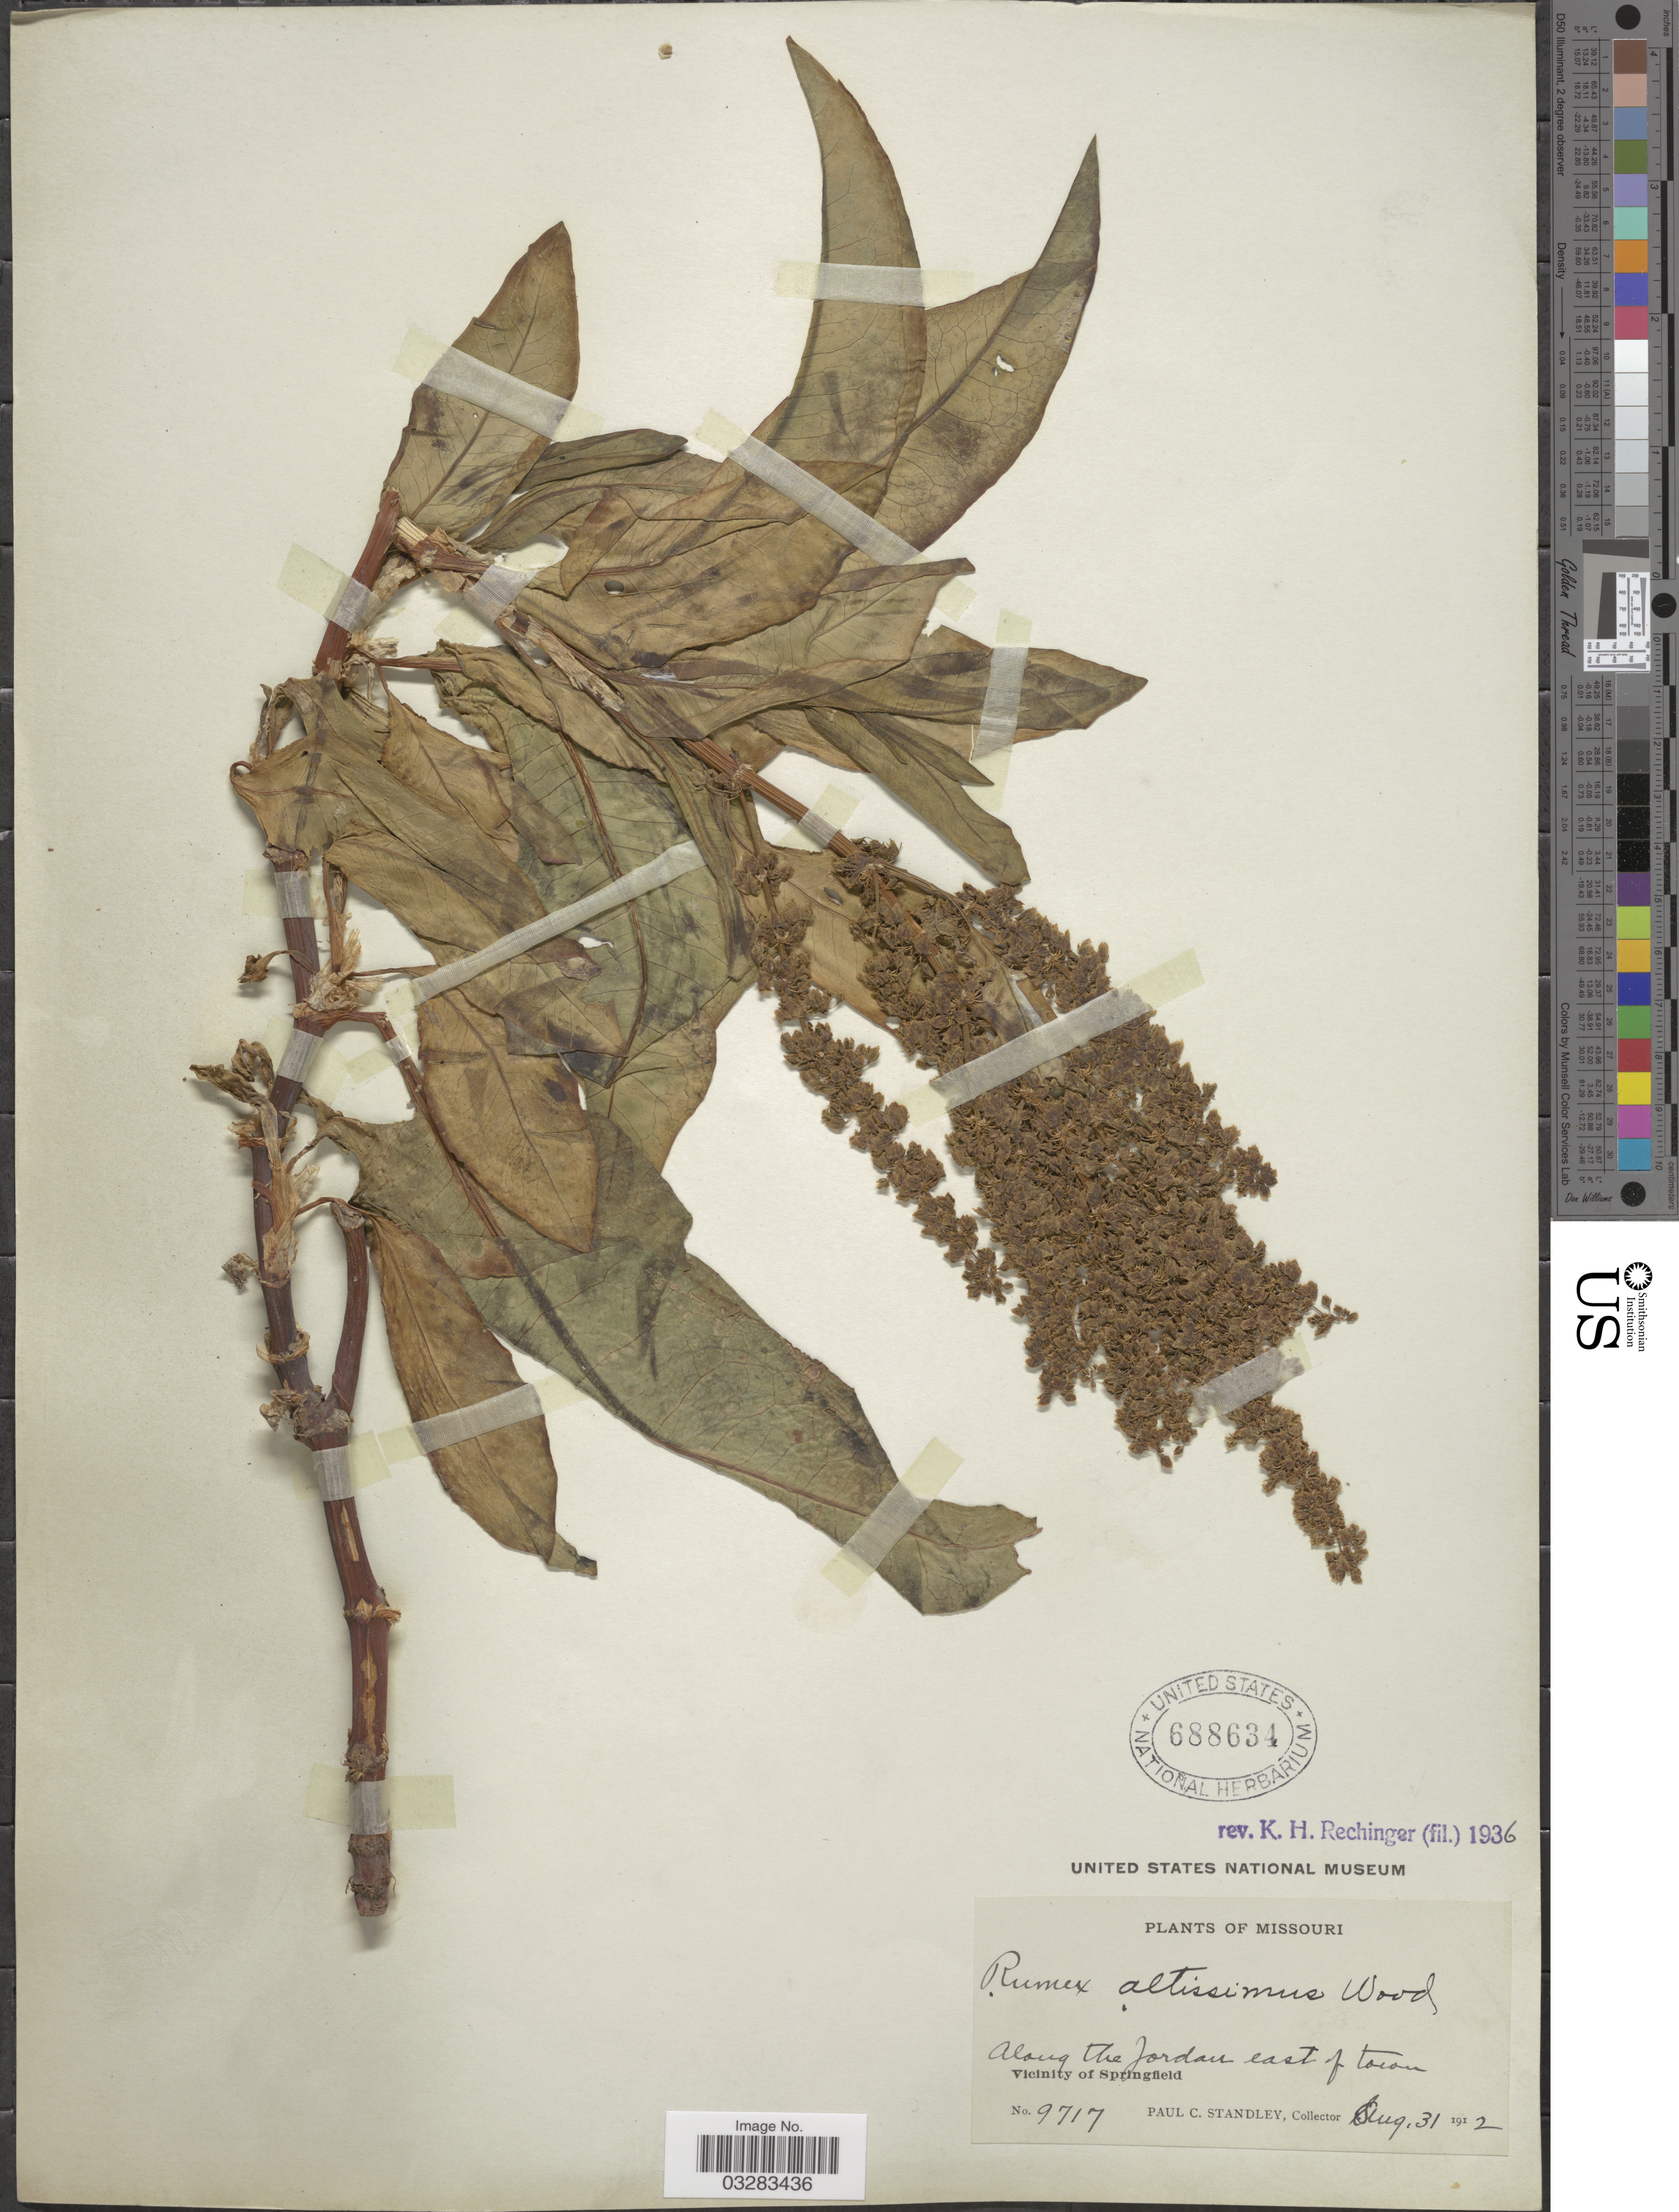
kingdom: Plantae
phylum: Tracheophyta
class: Magnoliopsida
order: Caryophyllales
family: Polygonaceae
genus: Rumex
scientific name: Rumex altissimus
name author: Alph. Wood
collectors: P. C. Standley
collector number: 9717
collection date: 1912-08-31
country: United States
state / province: Missouri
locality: Along the Jordan east of town. Vicinity of Springfield.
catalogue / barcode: US 688634